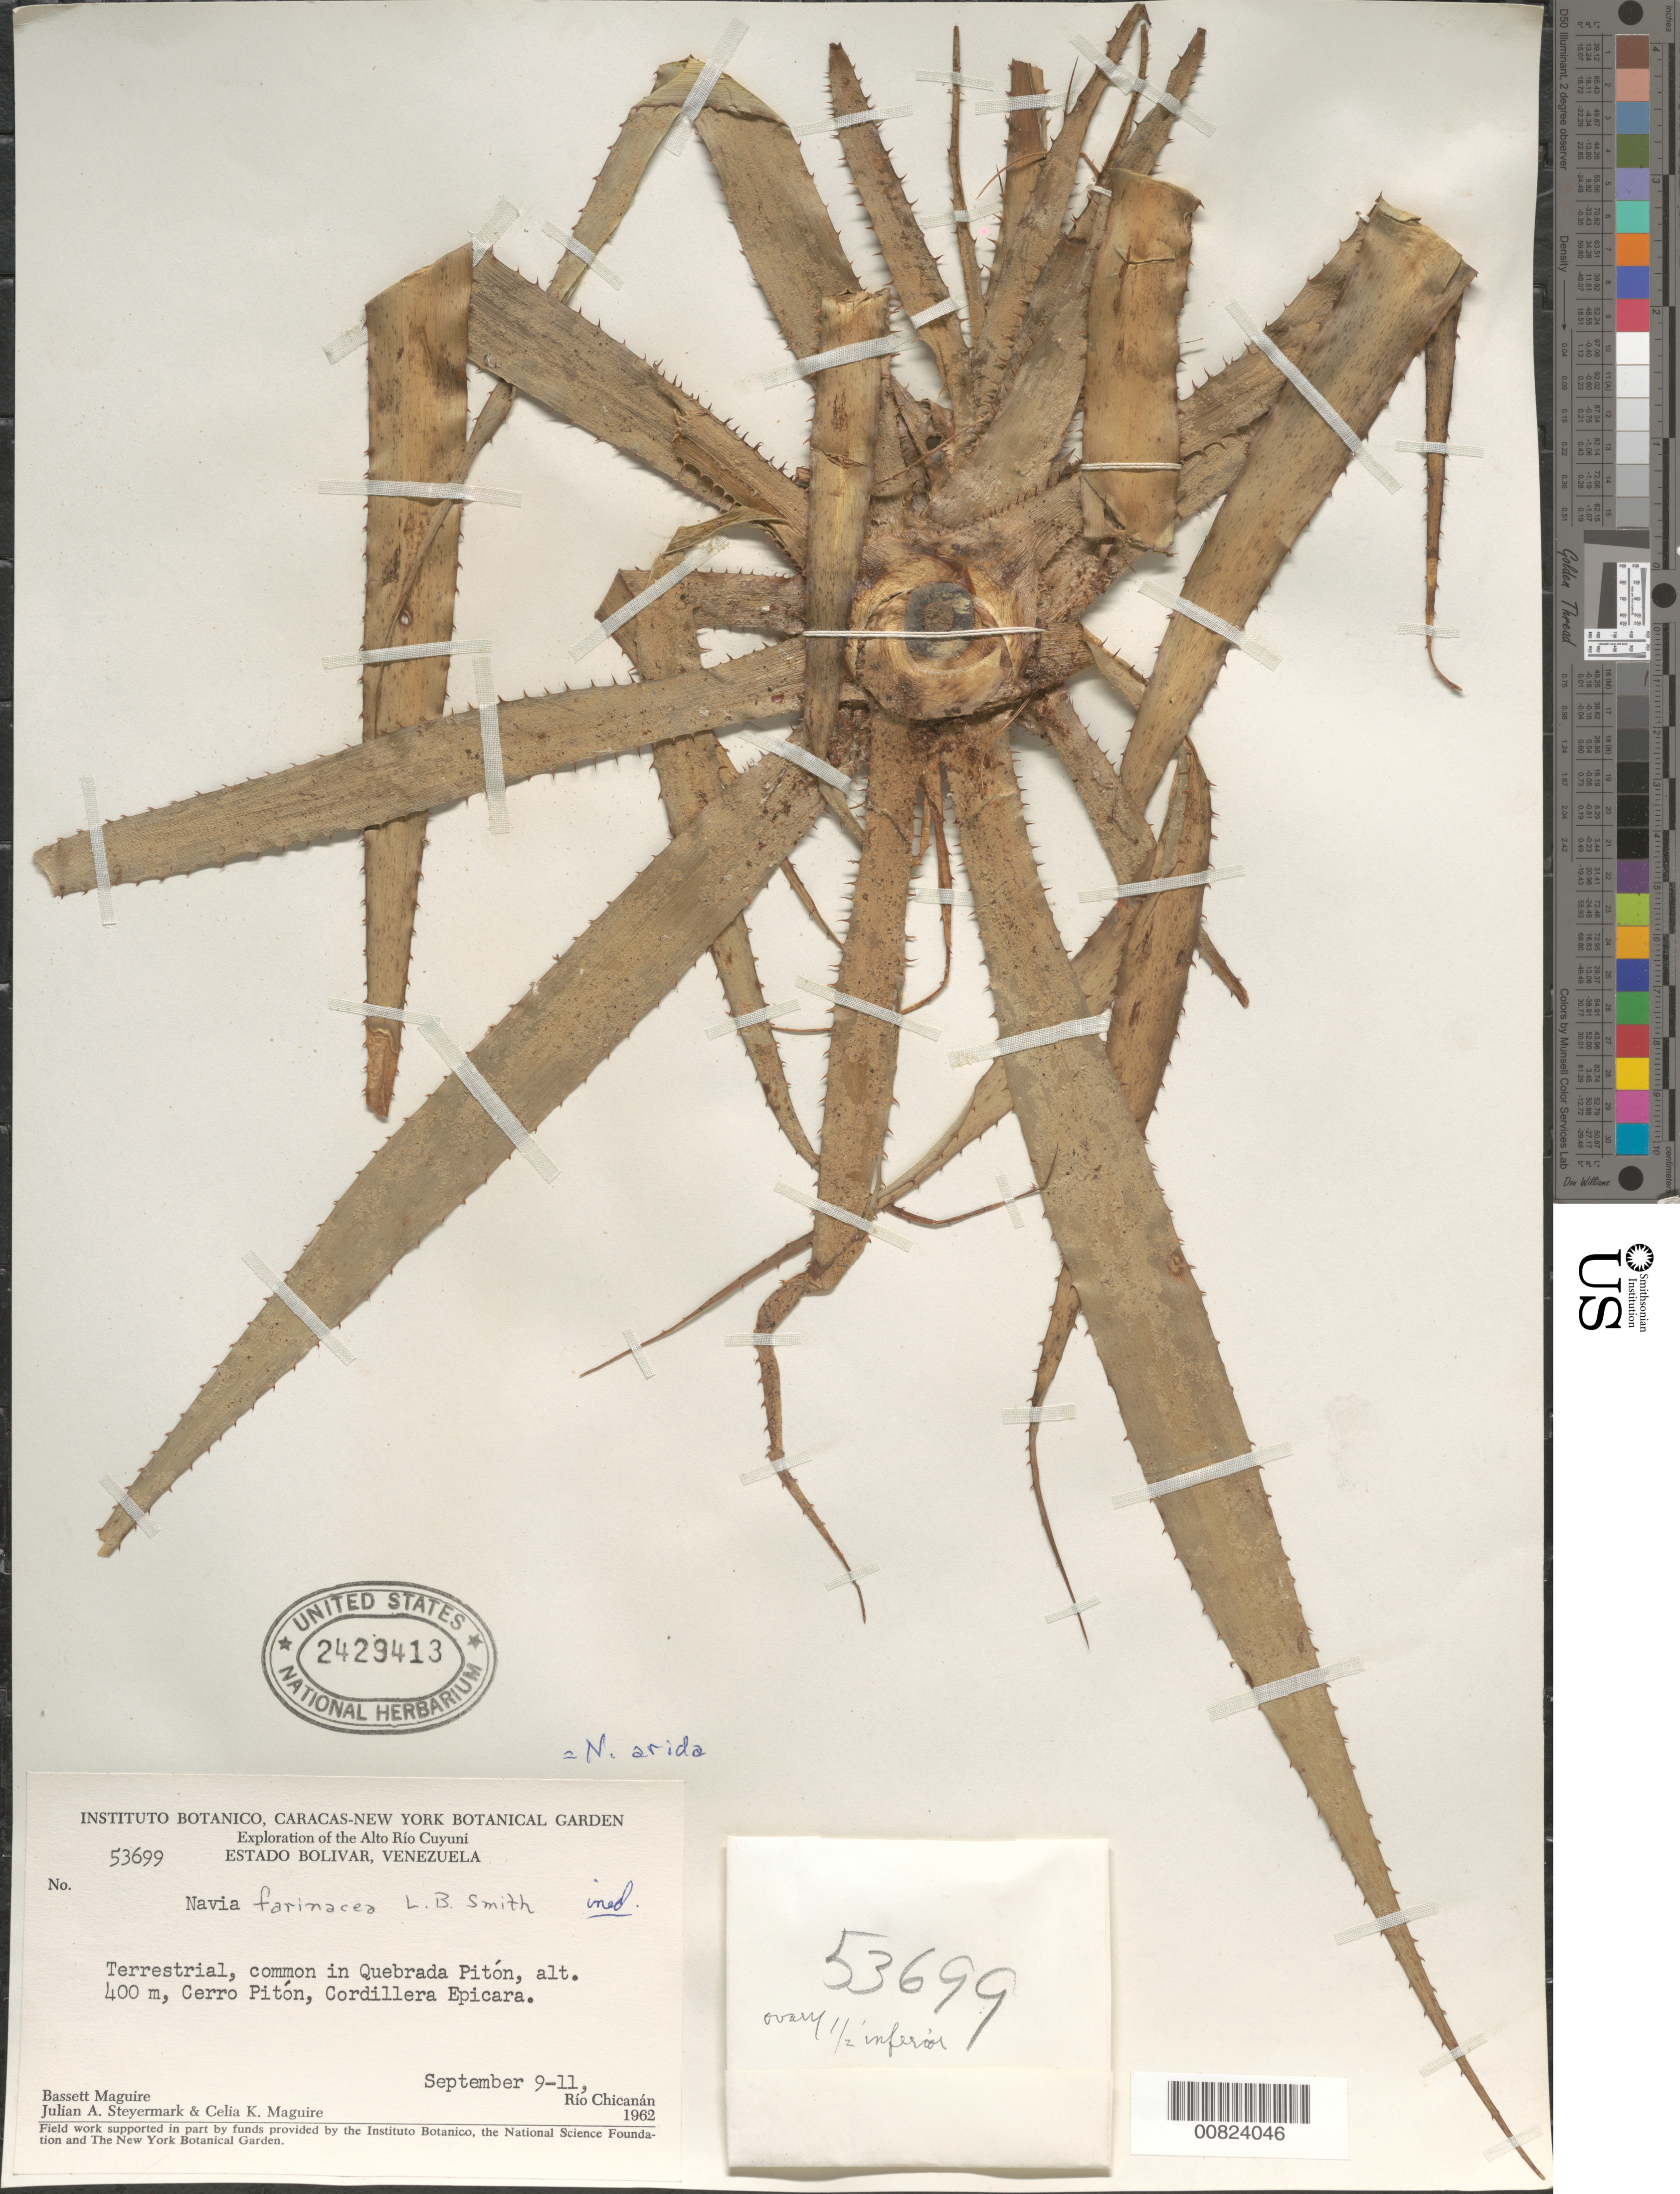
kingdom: Plantae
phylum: Tracheophyta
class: Liliopsida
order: Poales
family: Bromeliaceae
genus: Navia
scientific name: Navia arida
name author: L.B. Sm. & Steyerm.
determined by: Wurdack, John J., (US), US (UNITED STATES)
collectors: B. Maguire, J. Steyermark & C. K. Maguire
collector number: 53699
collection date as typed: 9-Sep-62 to 11-Sep-62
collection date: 1962-09-09/1962-09-11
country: Venezuela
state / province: Bolívar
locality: Alto Río Cuyuni, Quebrada Pitón, Cerro Pitón, Cordillera Epicara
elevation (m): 400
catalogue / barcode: US 2429413